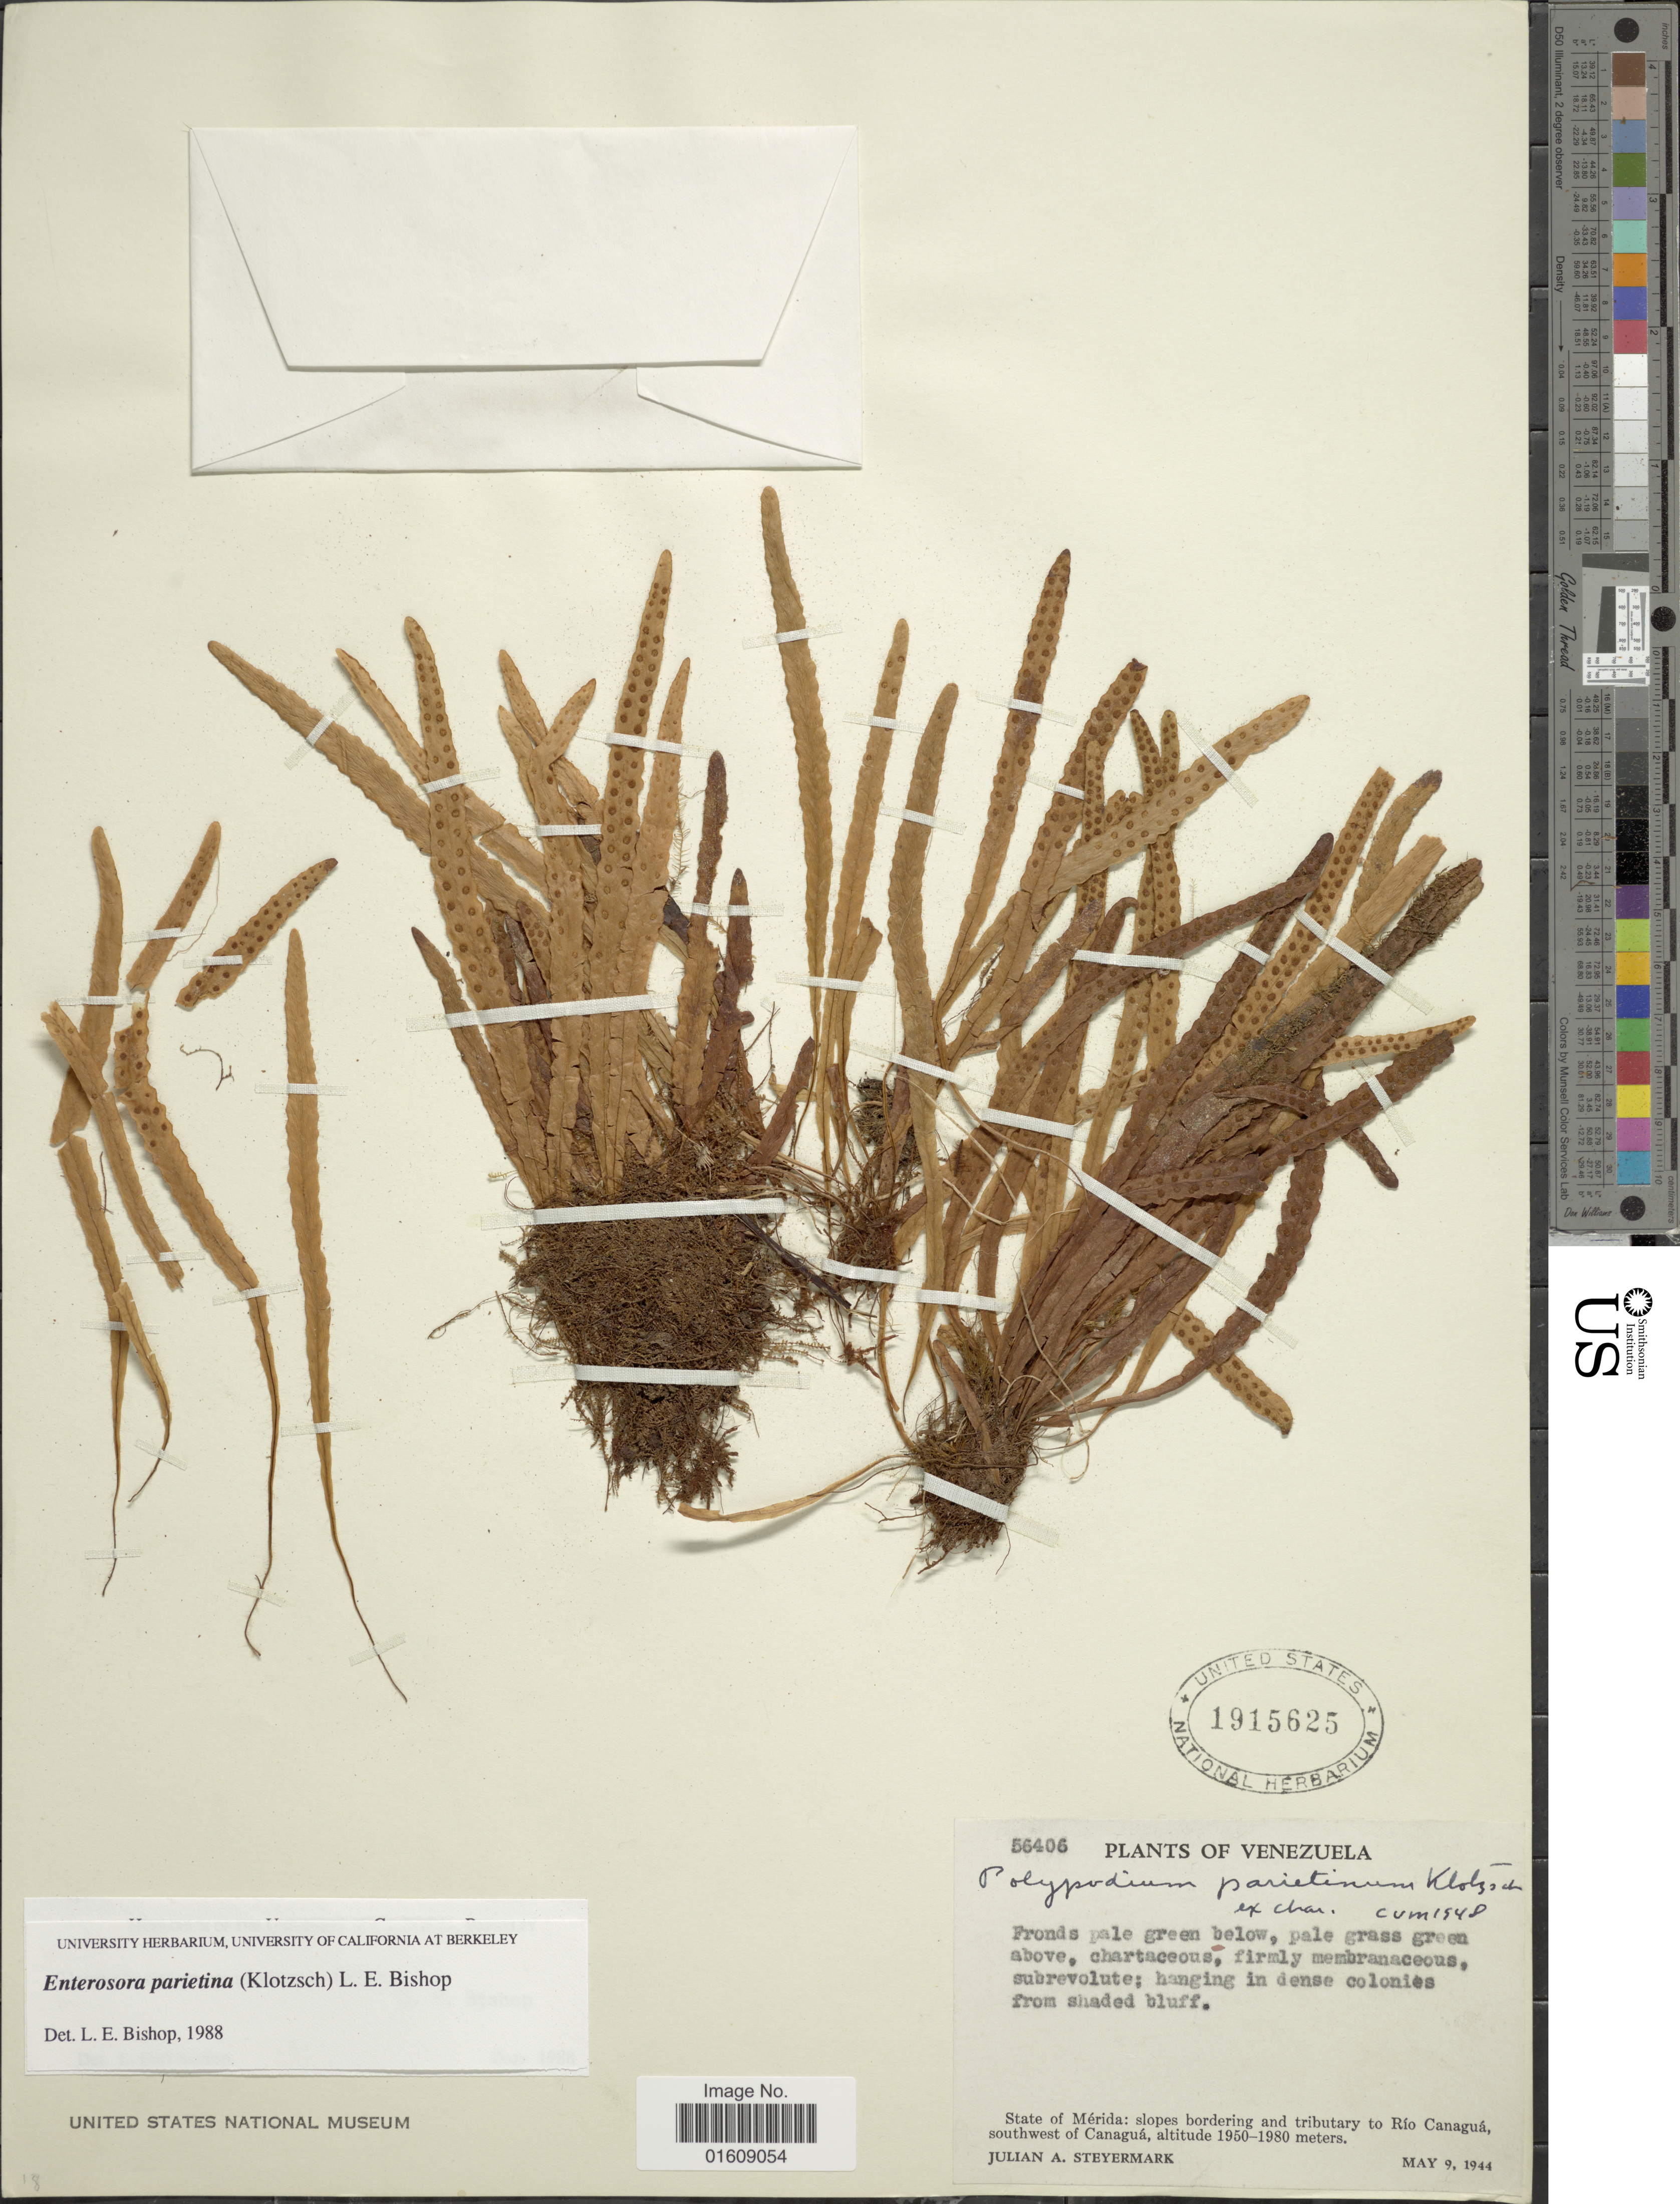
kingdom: Plantae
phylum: Tracheophyta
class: Polypodiopsida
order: Polypodiales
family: Polypodiaceae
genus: Enterosora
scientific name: Enterosora parietina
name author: (Klotzsch) L.E. Bishop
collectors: J. Steyermark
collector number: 56406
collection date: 1944-05-09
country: Venezuela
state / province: Mérida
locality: Venezuela, State of Mérida: Slopes bordering and tributary to Río Canaguá, southwest of Canaguá.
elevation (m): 1950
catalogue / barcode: US 1915625